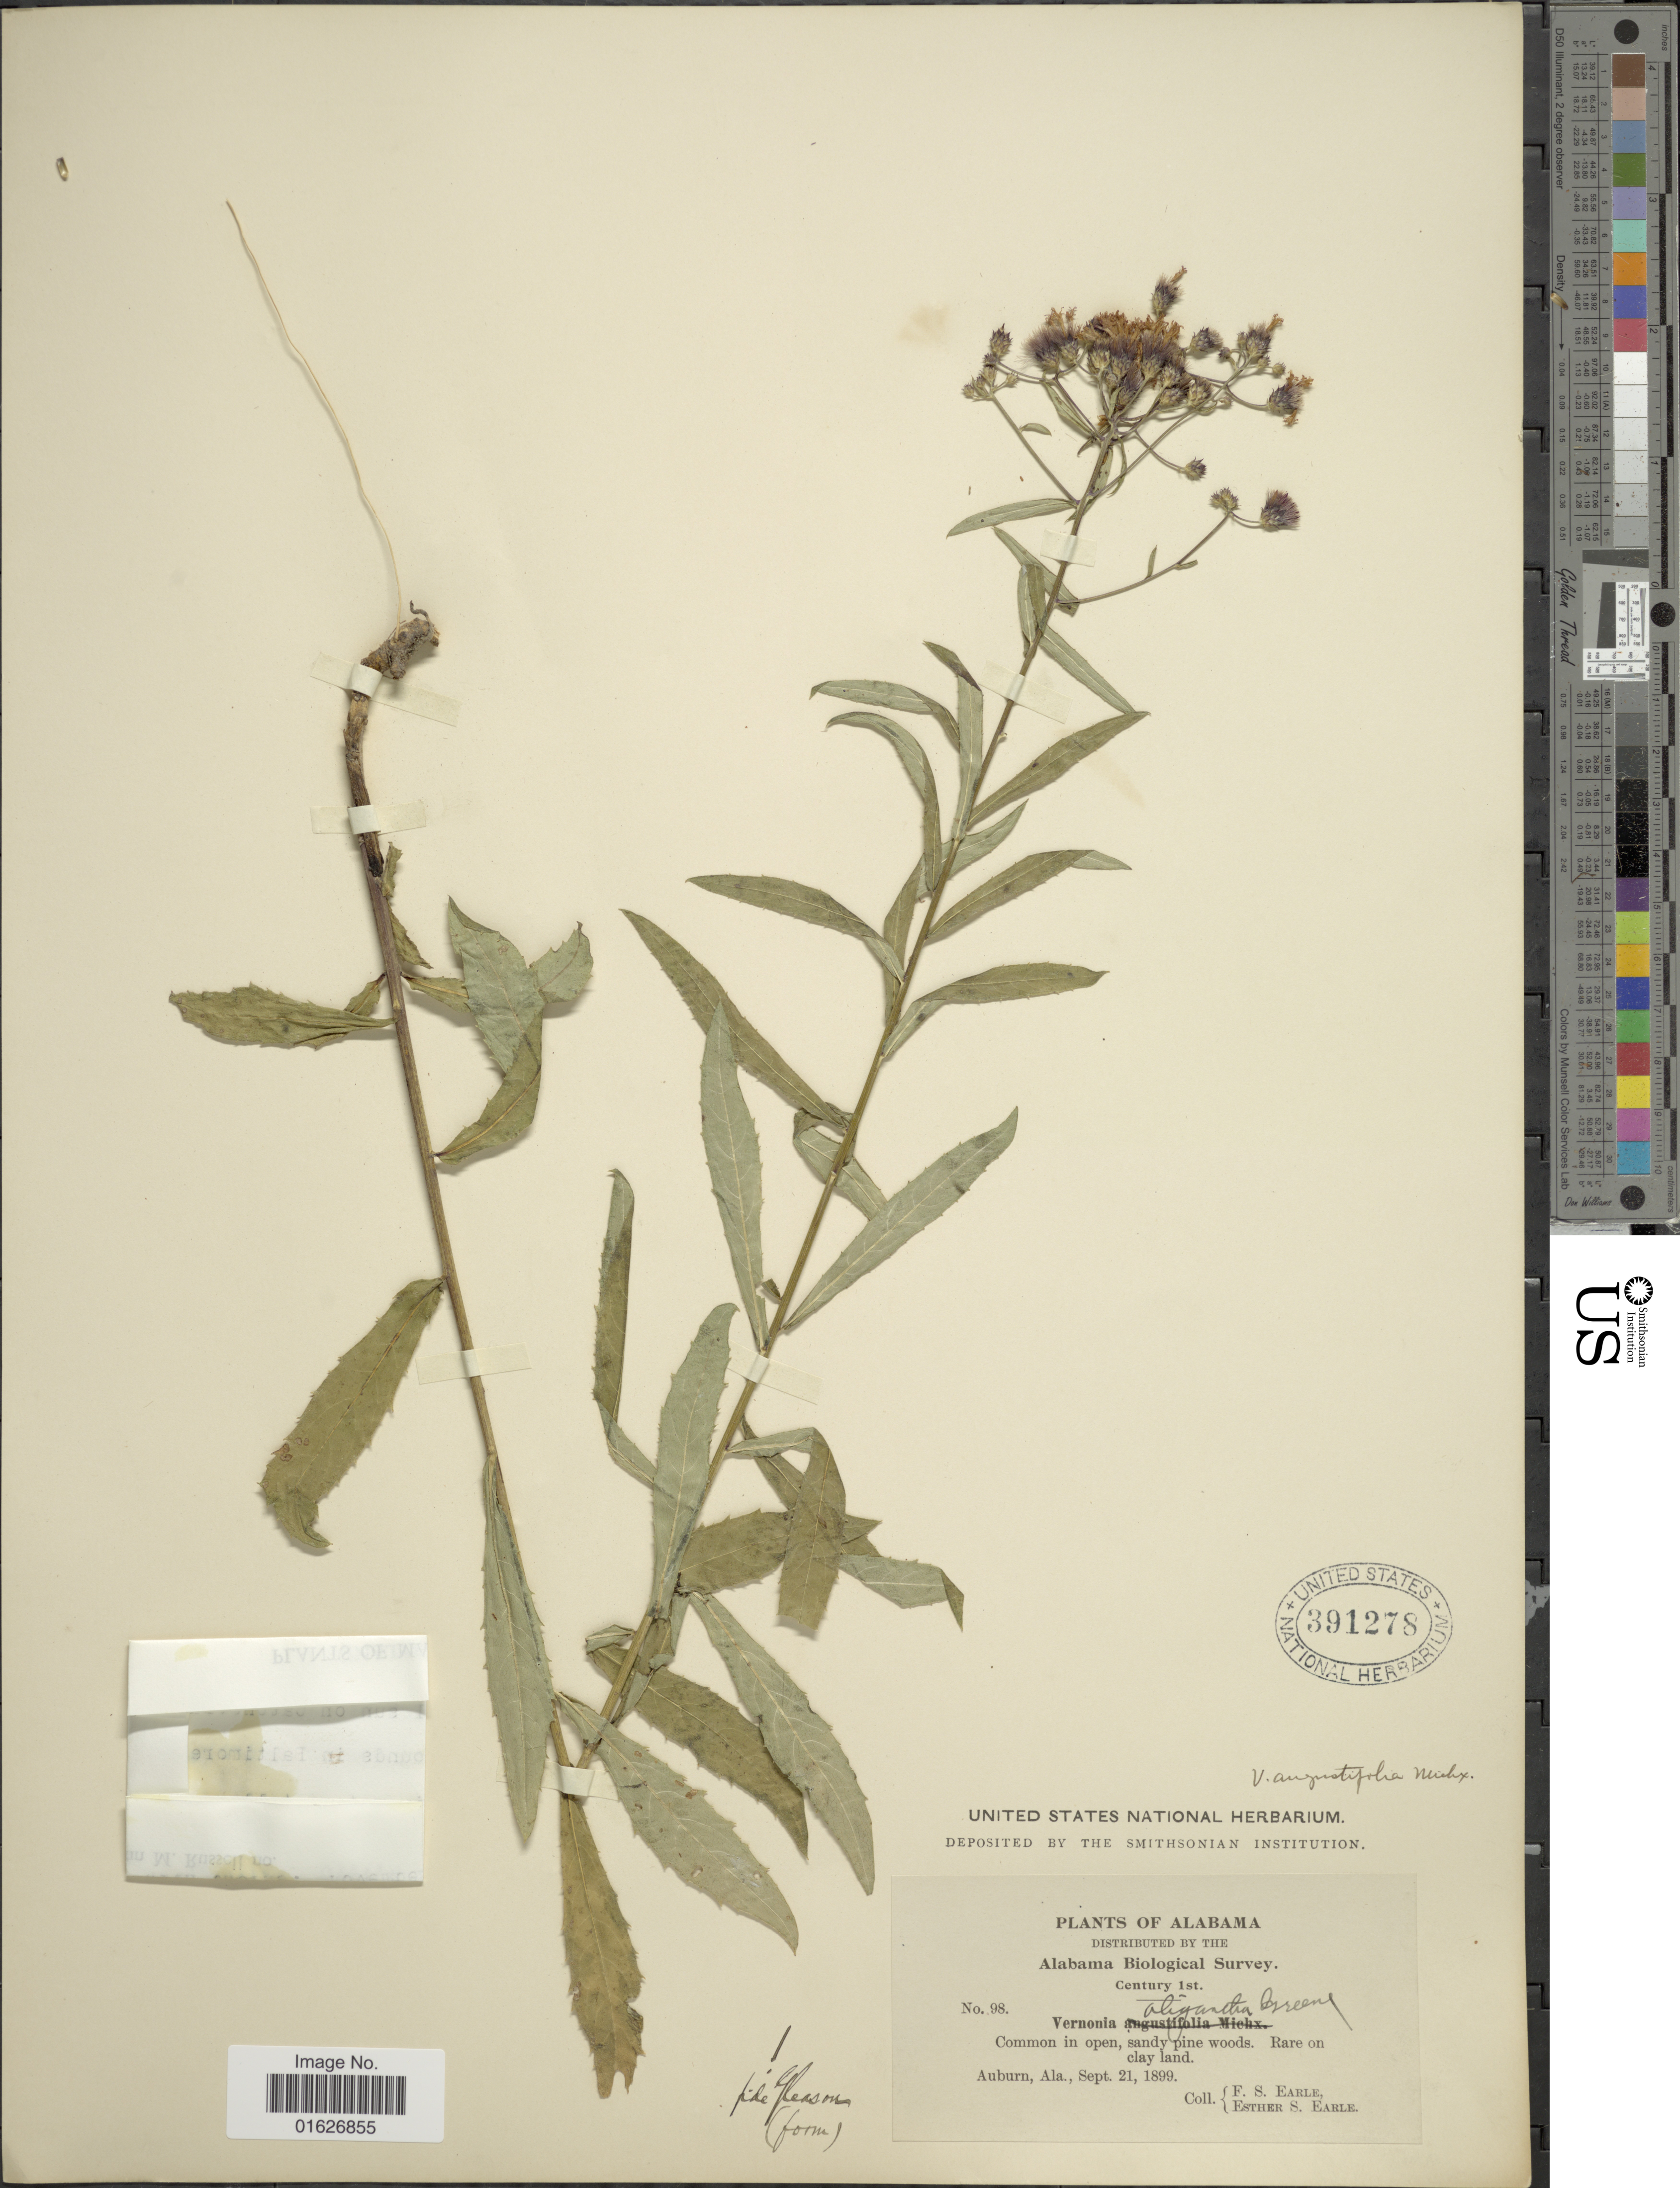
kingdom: Plantae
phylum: Tracheophyta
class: Magnoliopsida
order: Asterales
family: Asteraceae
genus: Vernonia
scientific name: Vernonia angustifolia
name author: Michx.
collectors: F. S. Earle & E. S. Earle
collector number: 98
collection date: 1899-09-21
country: United States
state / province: Alabama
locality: Auburn.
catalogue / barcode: US 391278